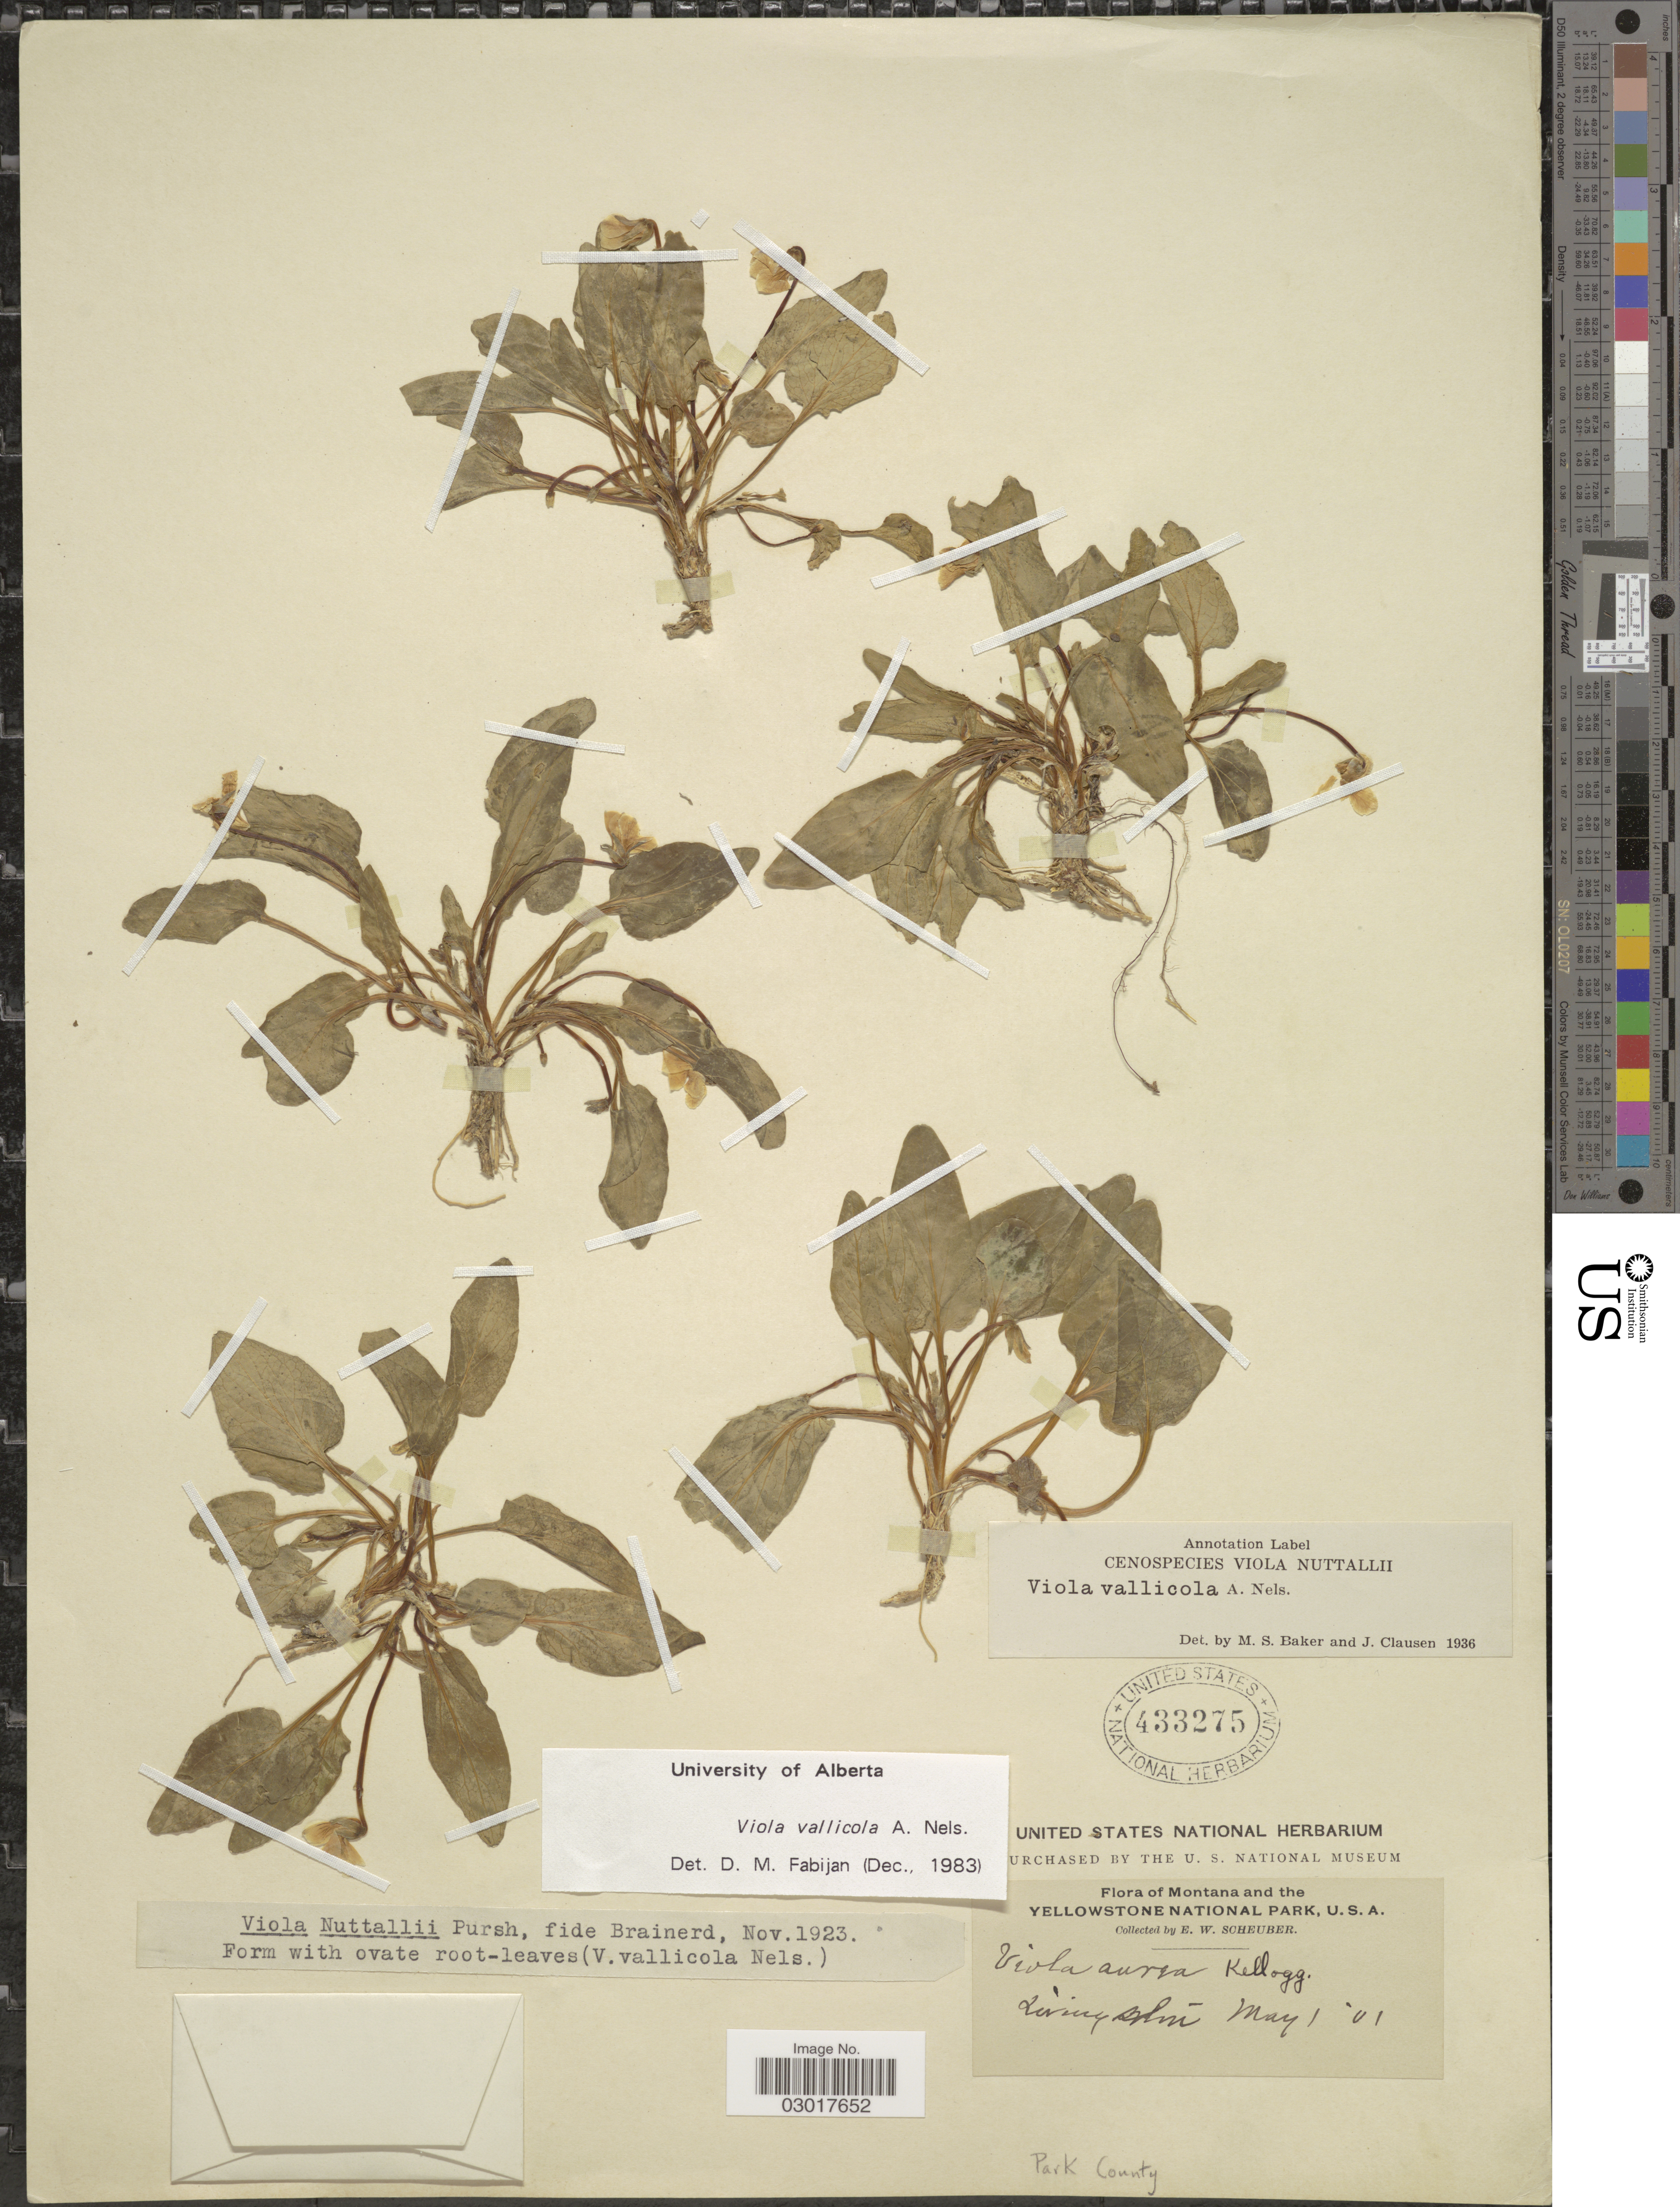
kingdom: Plantae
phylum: Tracheophyta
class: Magnoliopsida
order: Malpighiales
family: Violaceae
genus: Viola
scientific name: Viola vallicola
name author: A. Nelson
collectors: E. Scheuber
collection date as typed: Transcribed d/m/y: 1/5/1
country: United States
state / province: Montana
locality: Yellowstone National Park. Livingston. Park County.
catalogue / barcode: US 433275